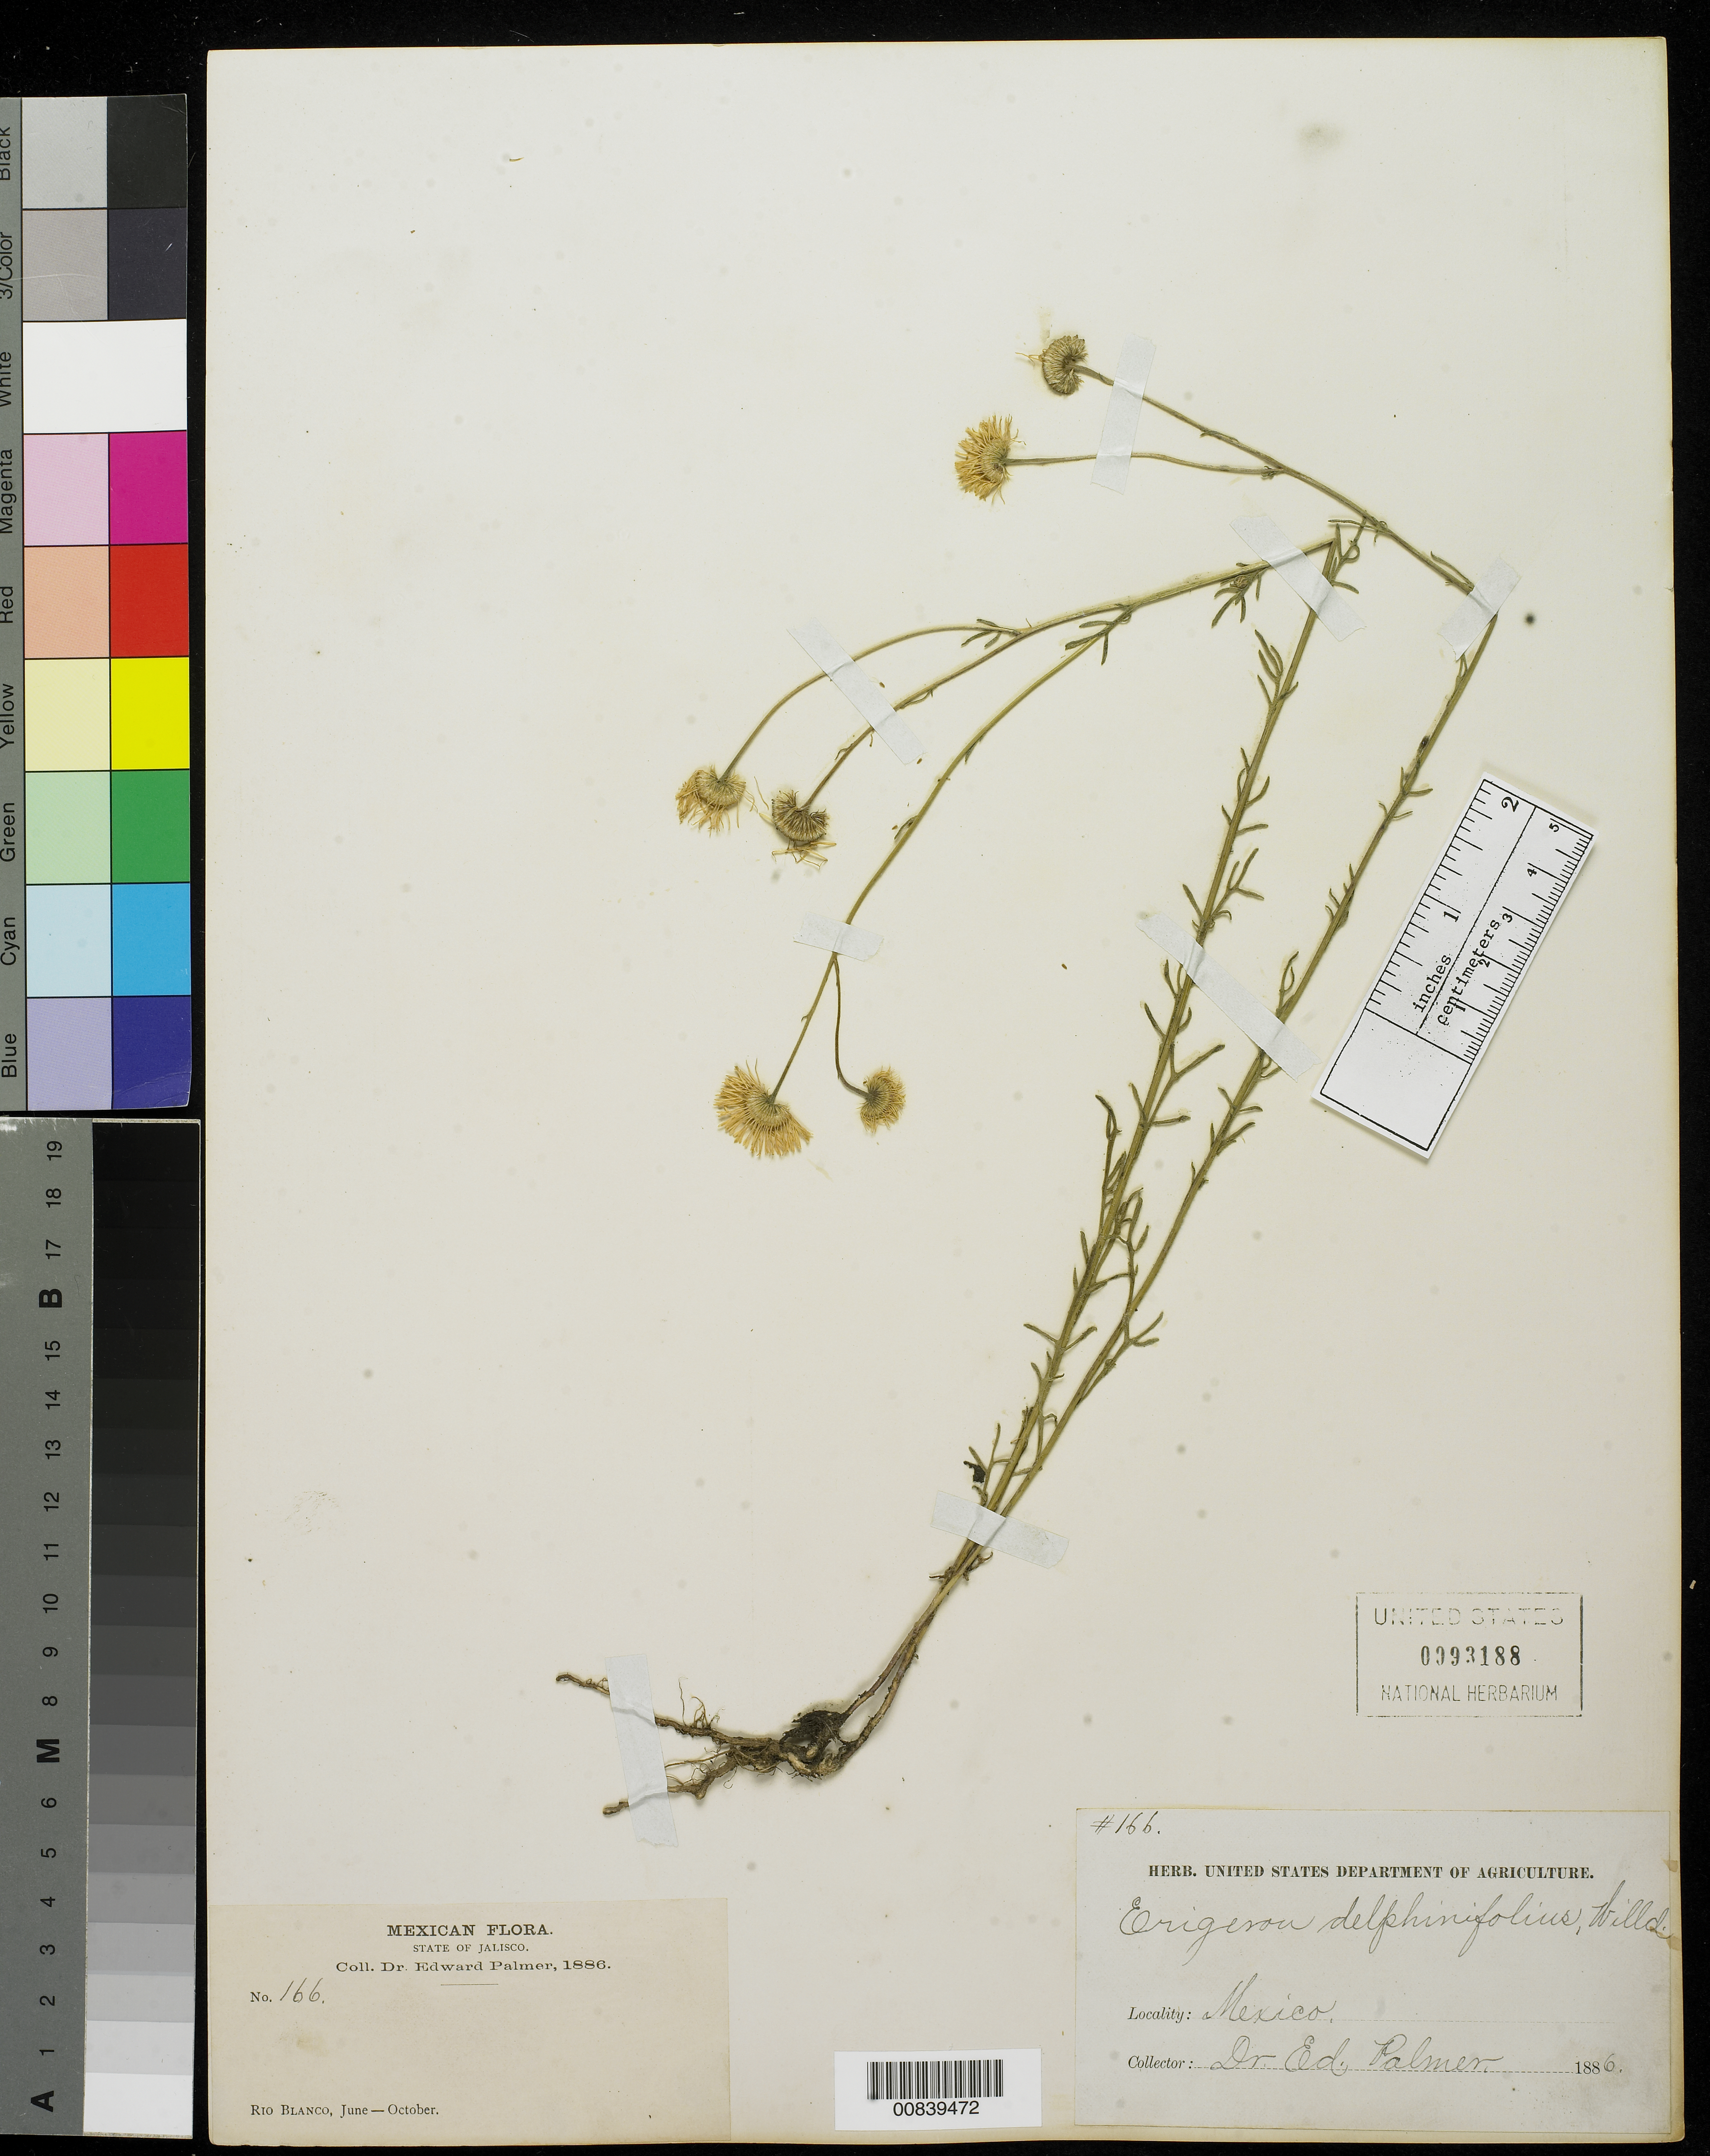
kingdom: Plantae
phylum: Tracheophyta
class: Magnoliopsida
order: Asterales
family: Asteraceae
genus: Erigeron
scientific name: Erigeron delphinifolius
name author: Willd.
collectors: E. Palmer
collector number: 166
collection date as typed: Jun 1886 to -- Oct 1886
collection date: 1886-06/1886-10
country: Mexico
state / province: Jalisco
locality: Río Blanco, Jalisco.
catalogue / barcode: US 93188